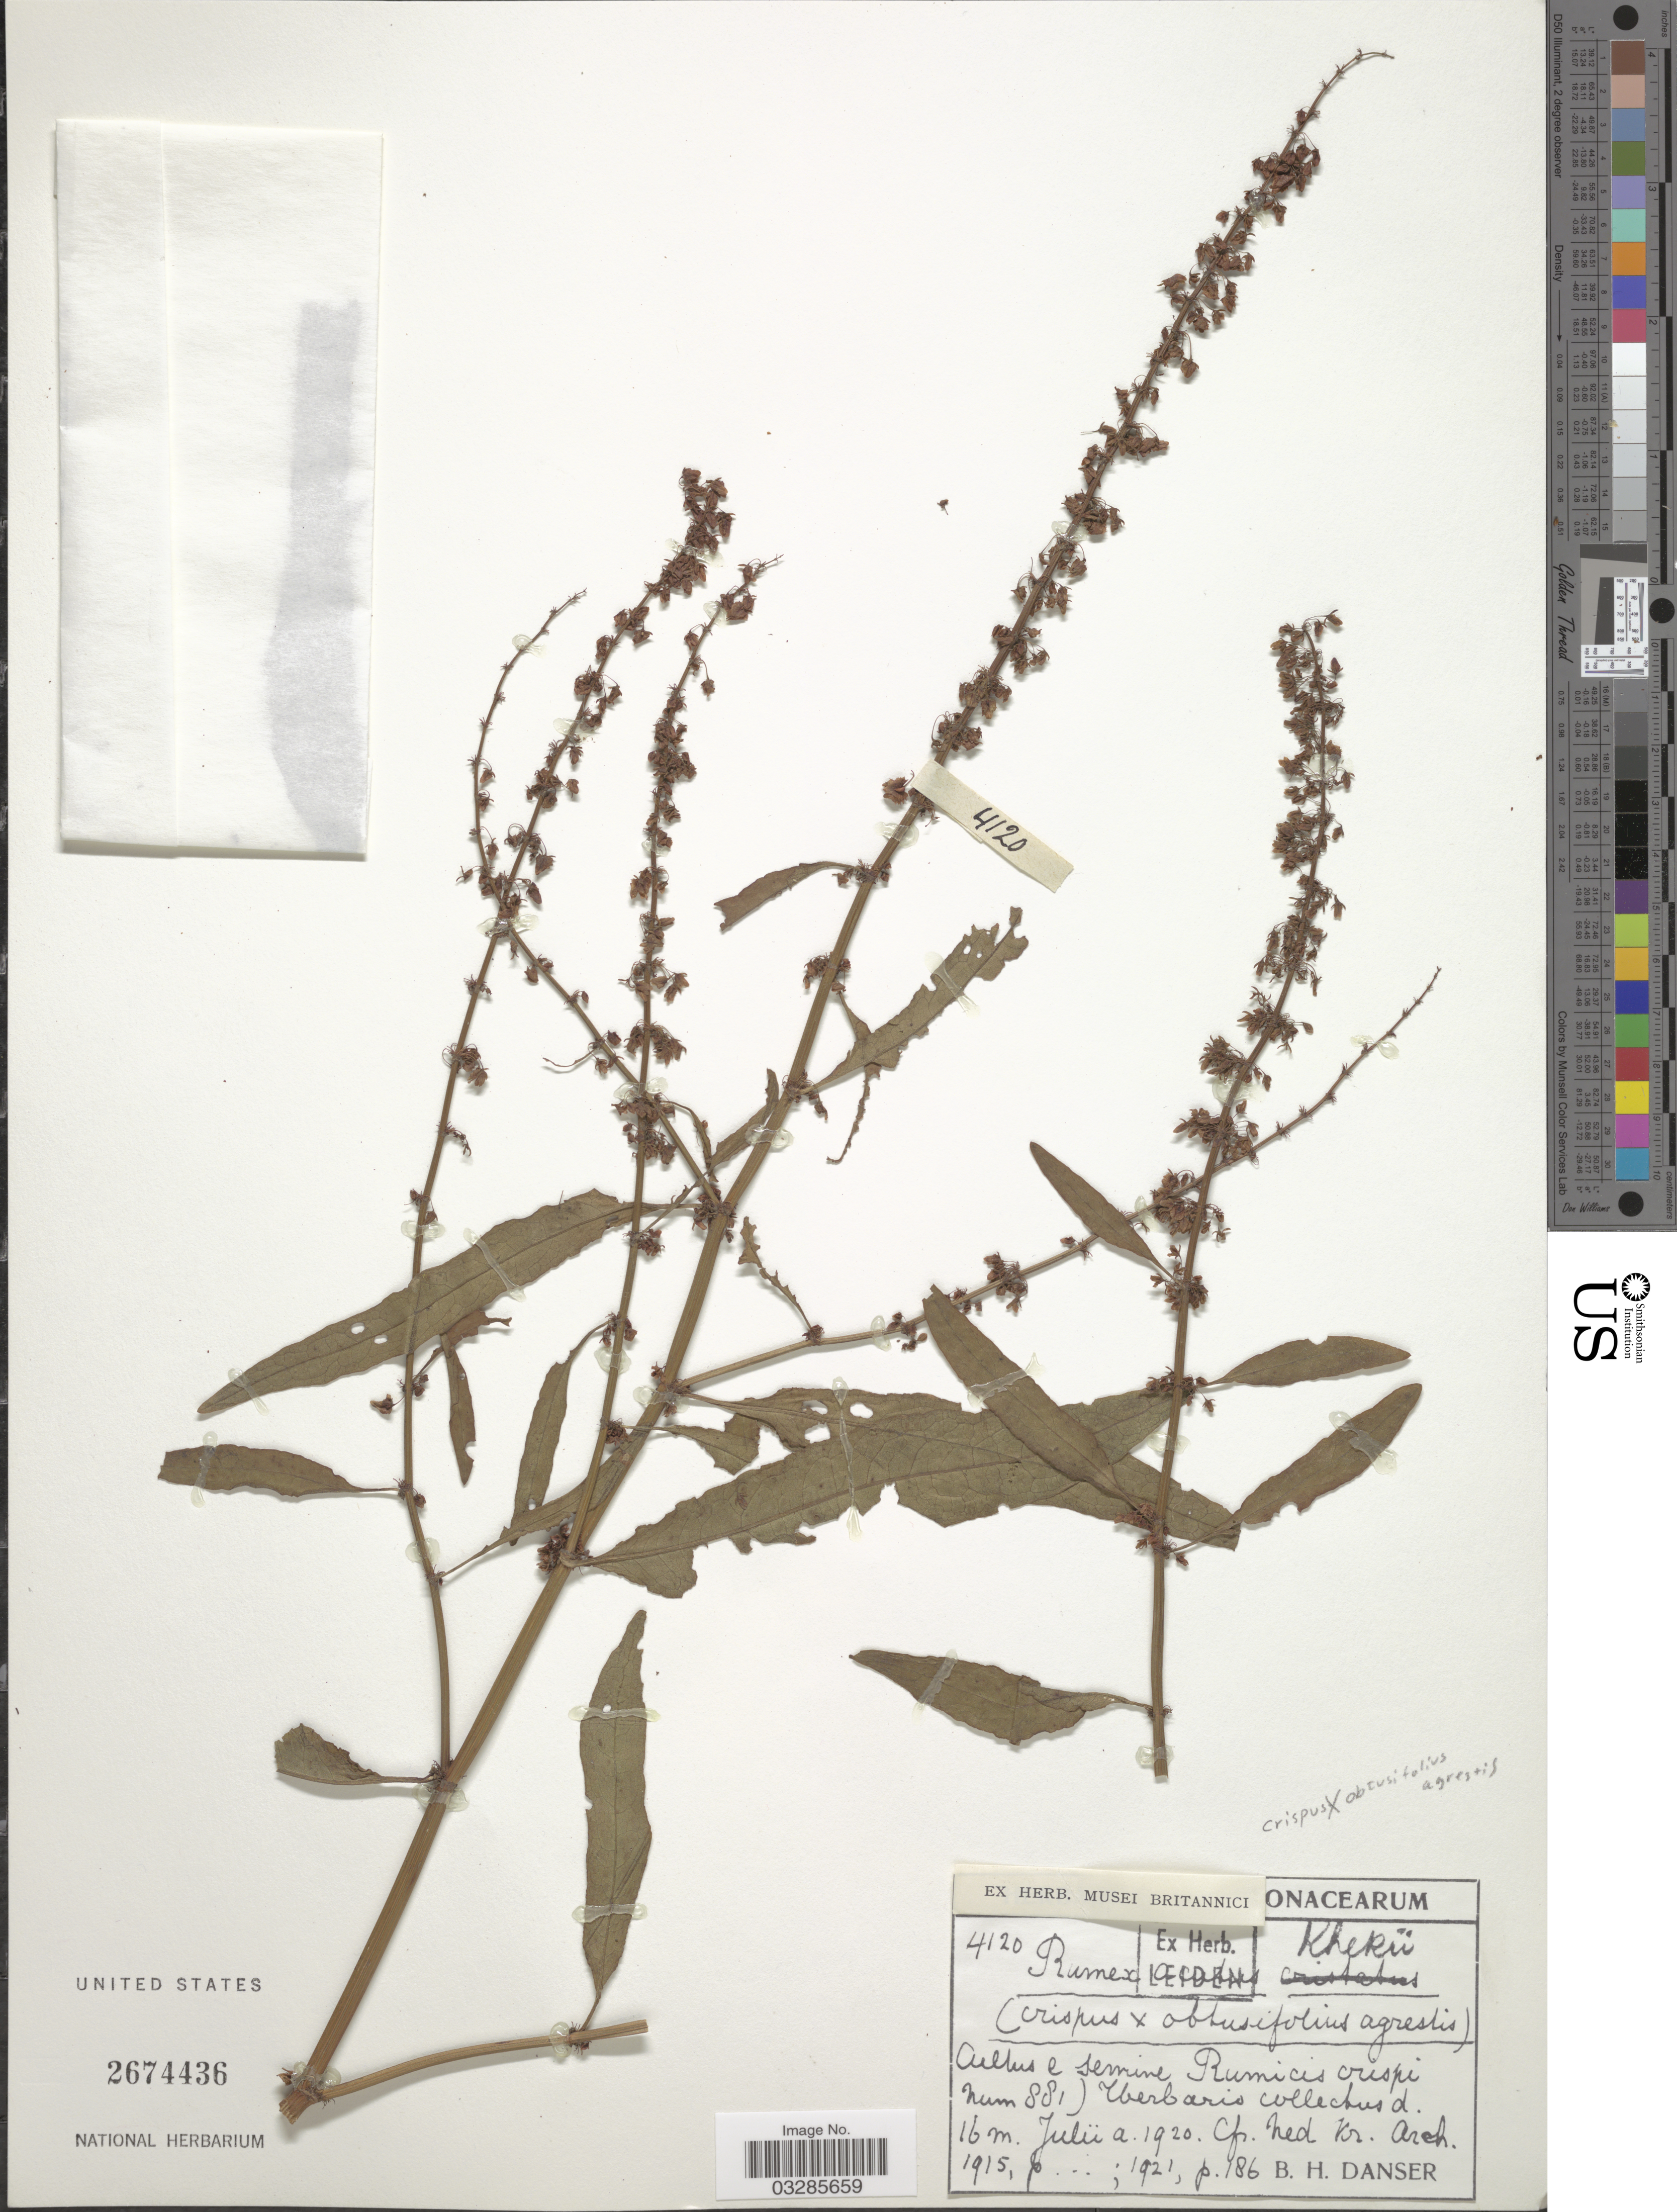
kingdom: Plantae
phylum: Tracheophyta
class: Magnoliopsida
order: Caryophyllales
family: Polygonaceae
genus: Rumex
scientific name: Rumex crispus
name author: L.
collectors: B. Danser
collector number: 881 ?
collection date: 1920-07-16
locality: Iberbario [interpreted] [unsure placement]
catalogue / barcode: US 2674436